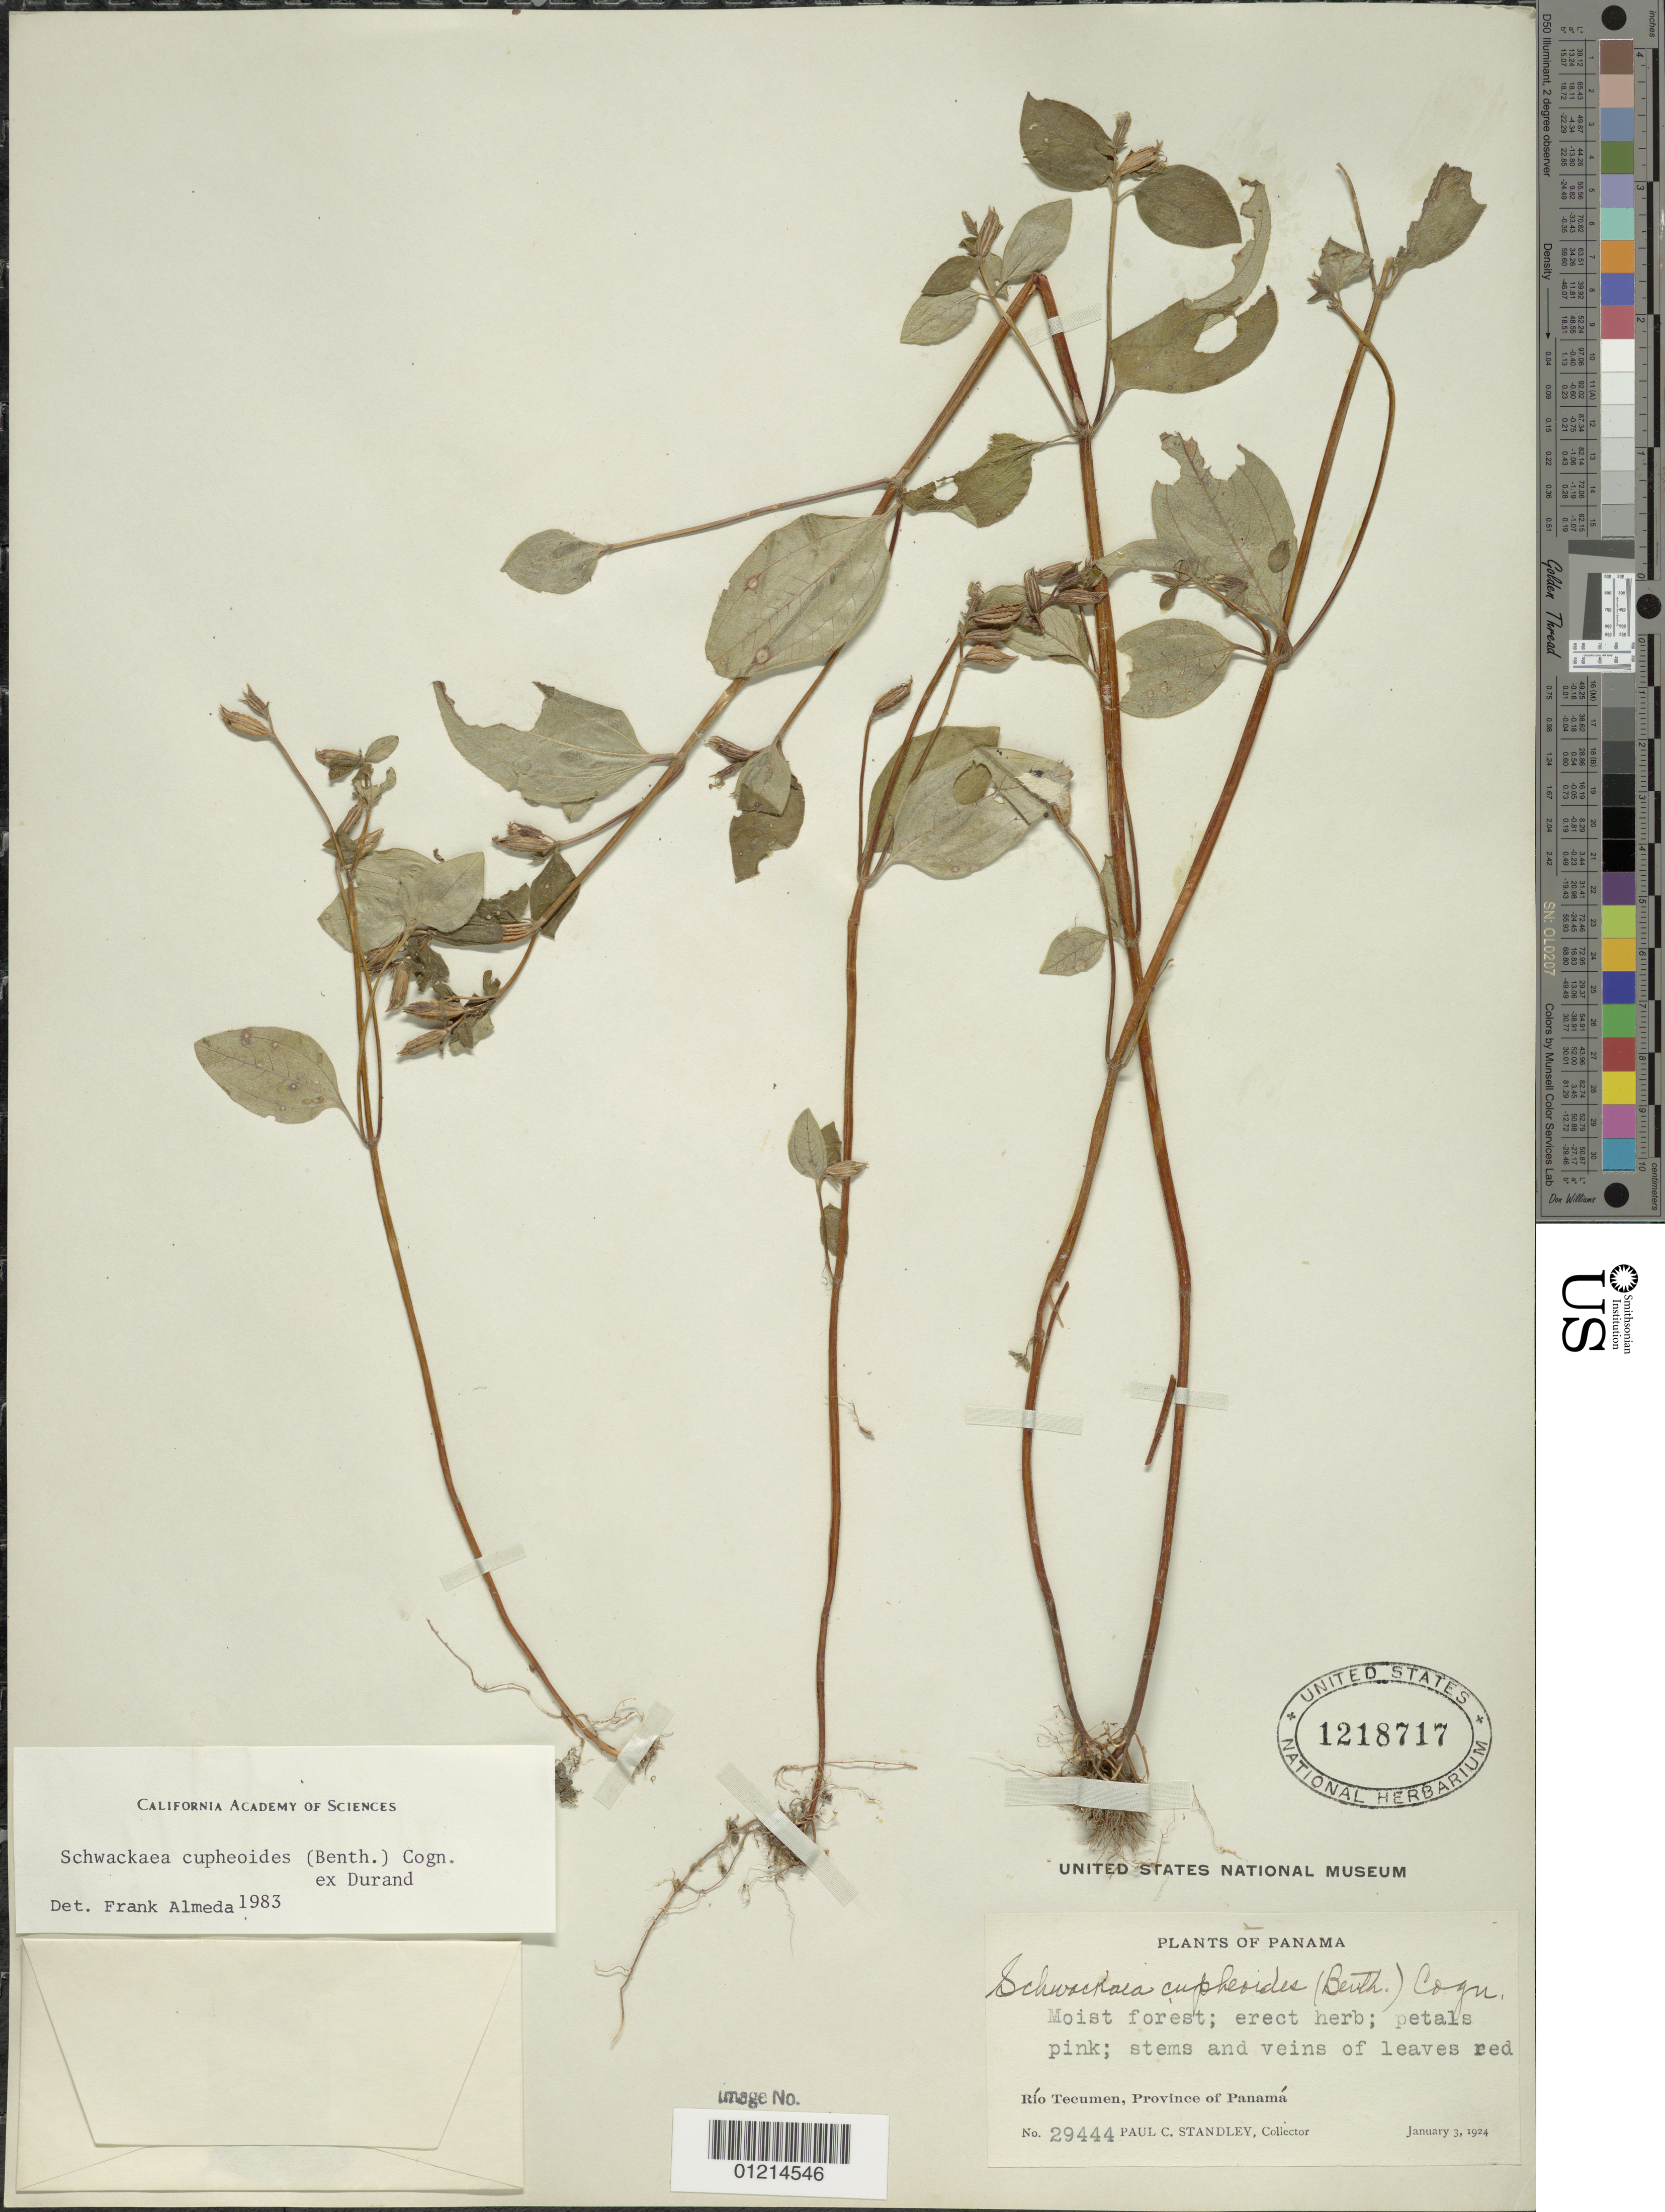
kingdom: Plantae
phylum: Tracheophyta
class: Magnoliopsida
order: Myrtales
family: Melastomataceae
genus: Schwackaea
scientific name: Schwackaea cupheoides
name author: (Benth.) Cogn.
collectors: P. C. Standley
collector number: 29444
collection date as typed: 03 Jan 1924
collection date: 1924-01-03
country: Panama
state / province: Panamá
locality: Near Rio Tecumen.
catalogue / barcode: US 1218717